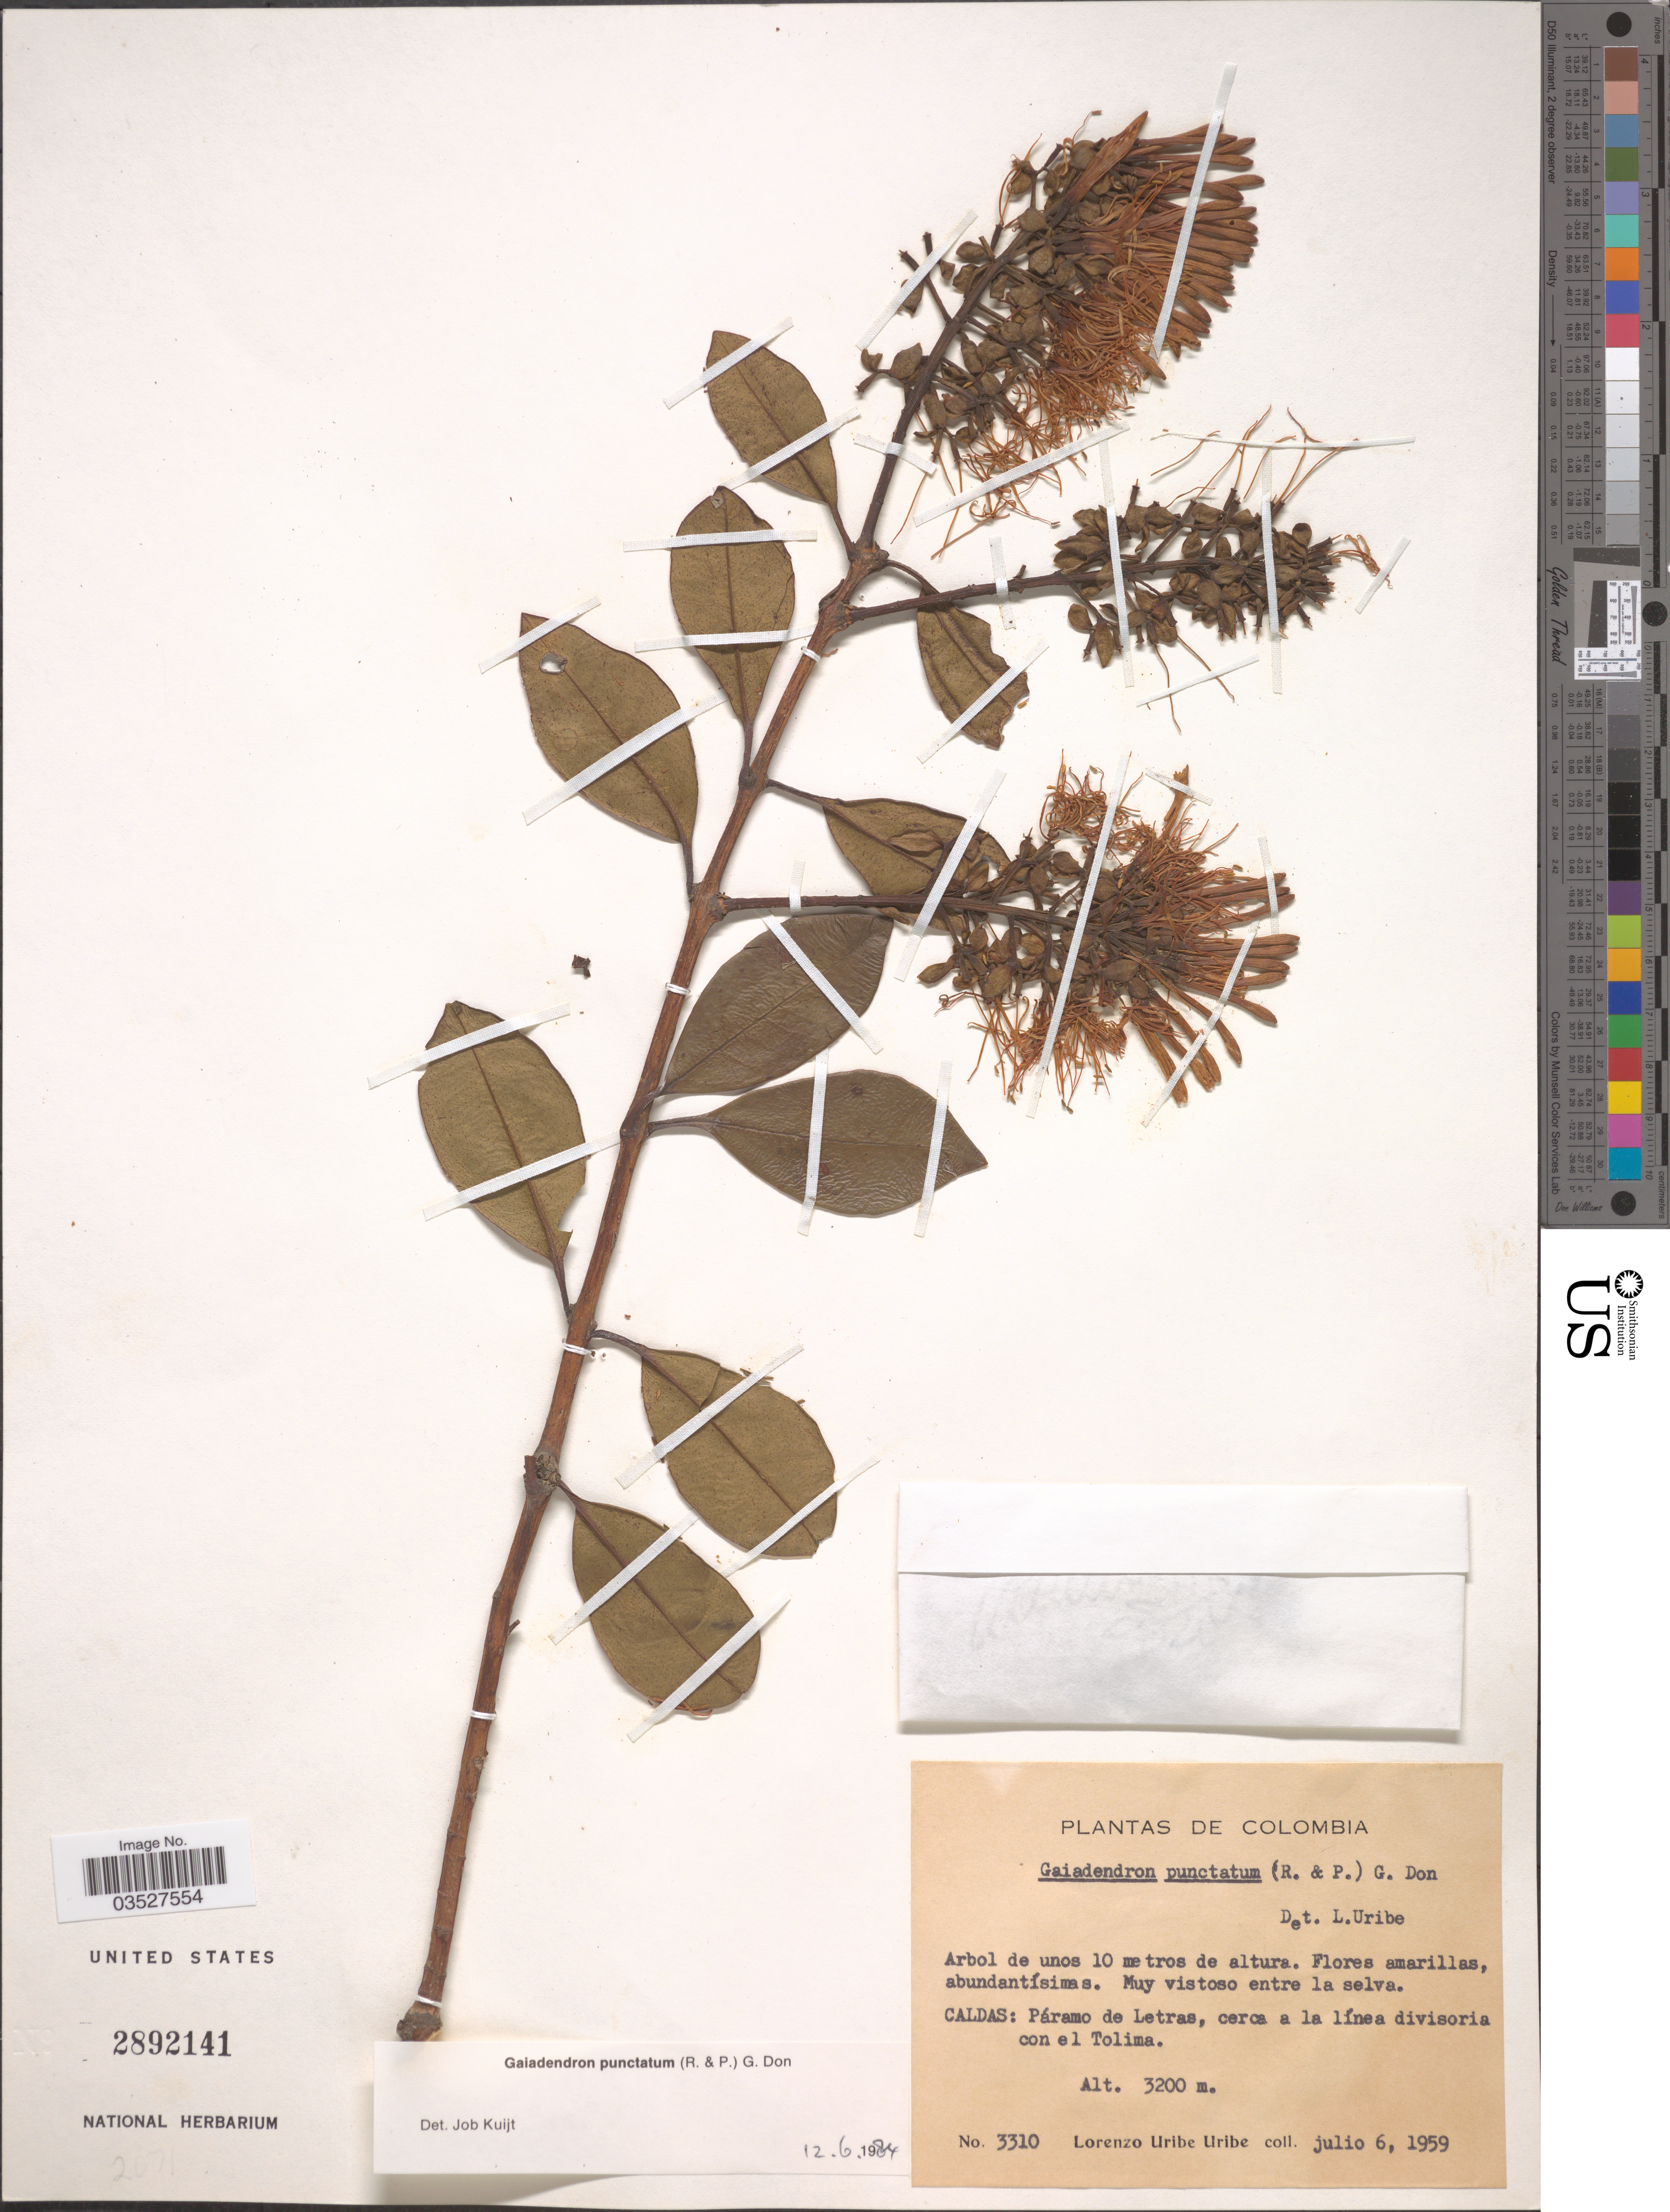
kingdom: Plantae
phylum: Tracheophyta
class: Magnoliopsida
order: Santalales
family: Loranthaceae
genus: Gaiadendron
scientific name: Gaiadendron punctatum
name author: (Ruiz & Pav.) G. Don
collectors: L. Uribe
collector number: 3310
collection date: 1959-07-06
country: Colombia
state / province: Caldas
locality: Páramo de Letras, cerca a la línea divisoria con el Tolima.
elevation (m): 3200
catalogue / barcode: US 2892141